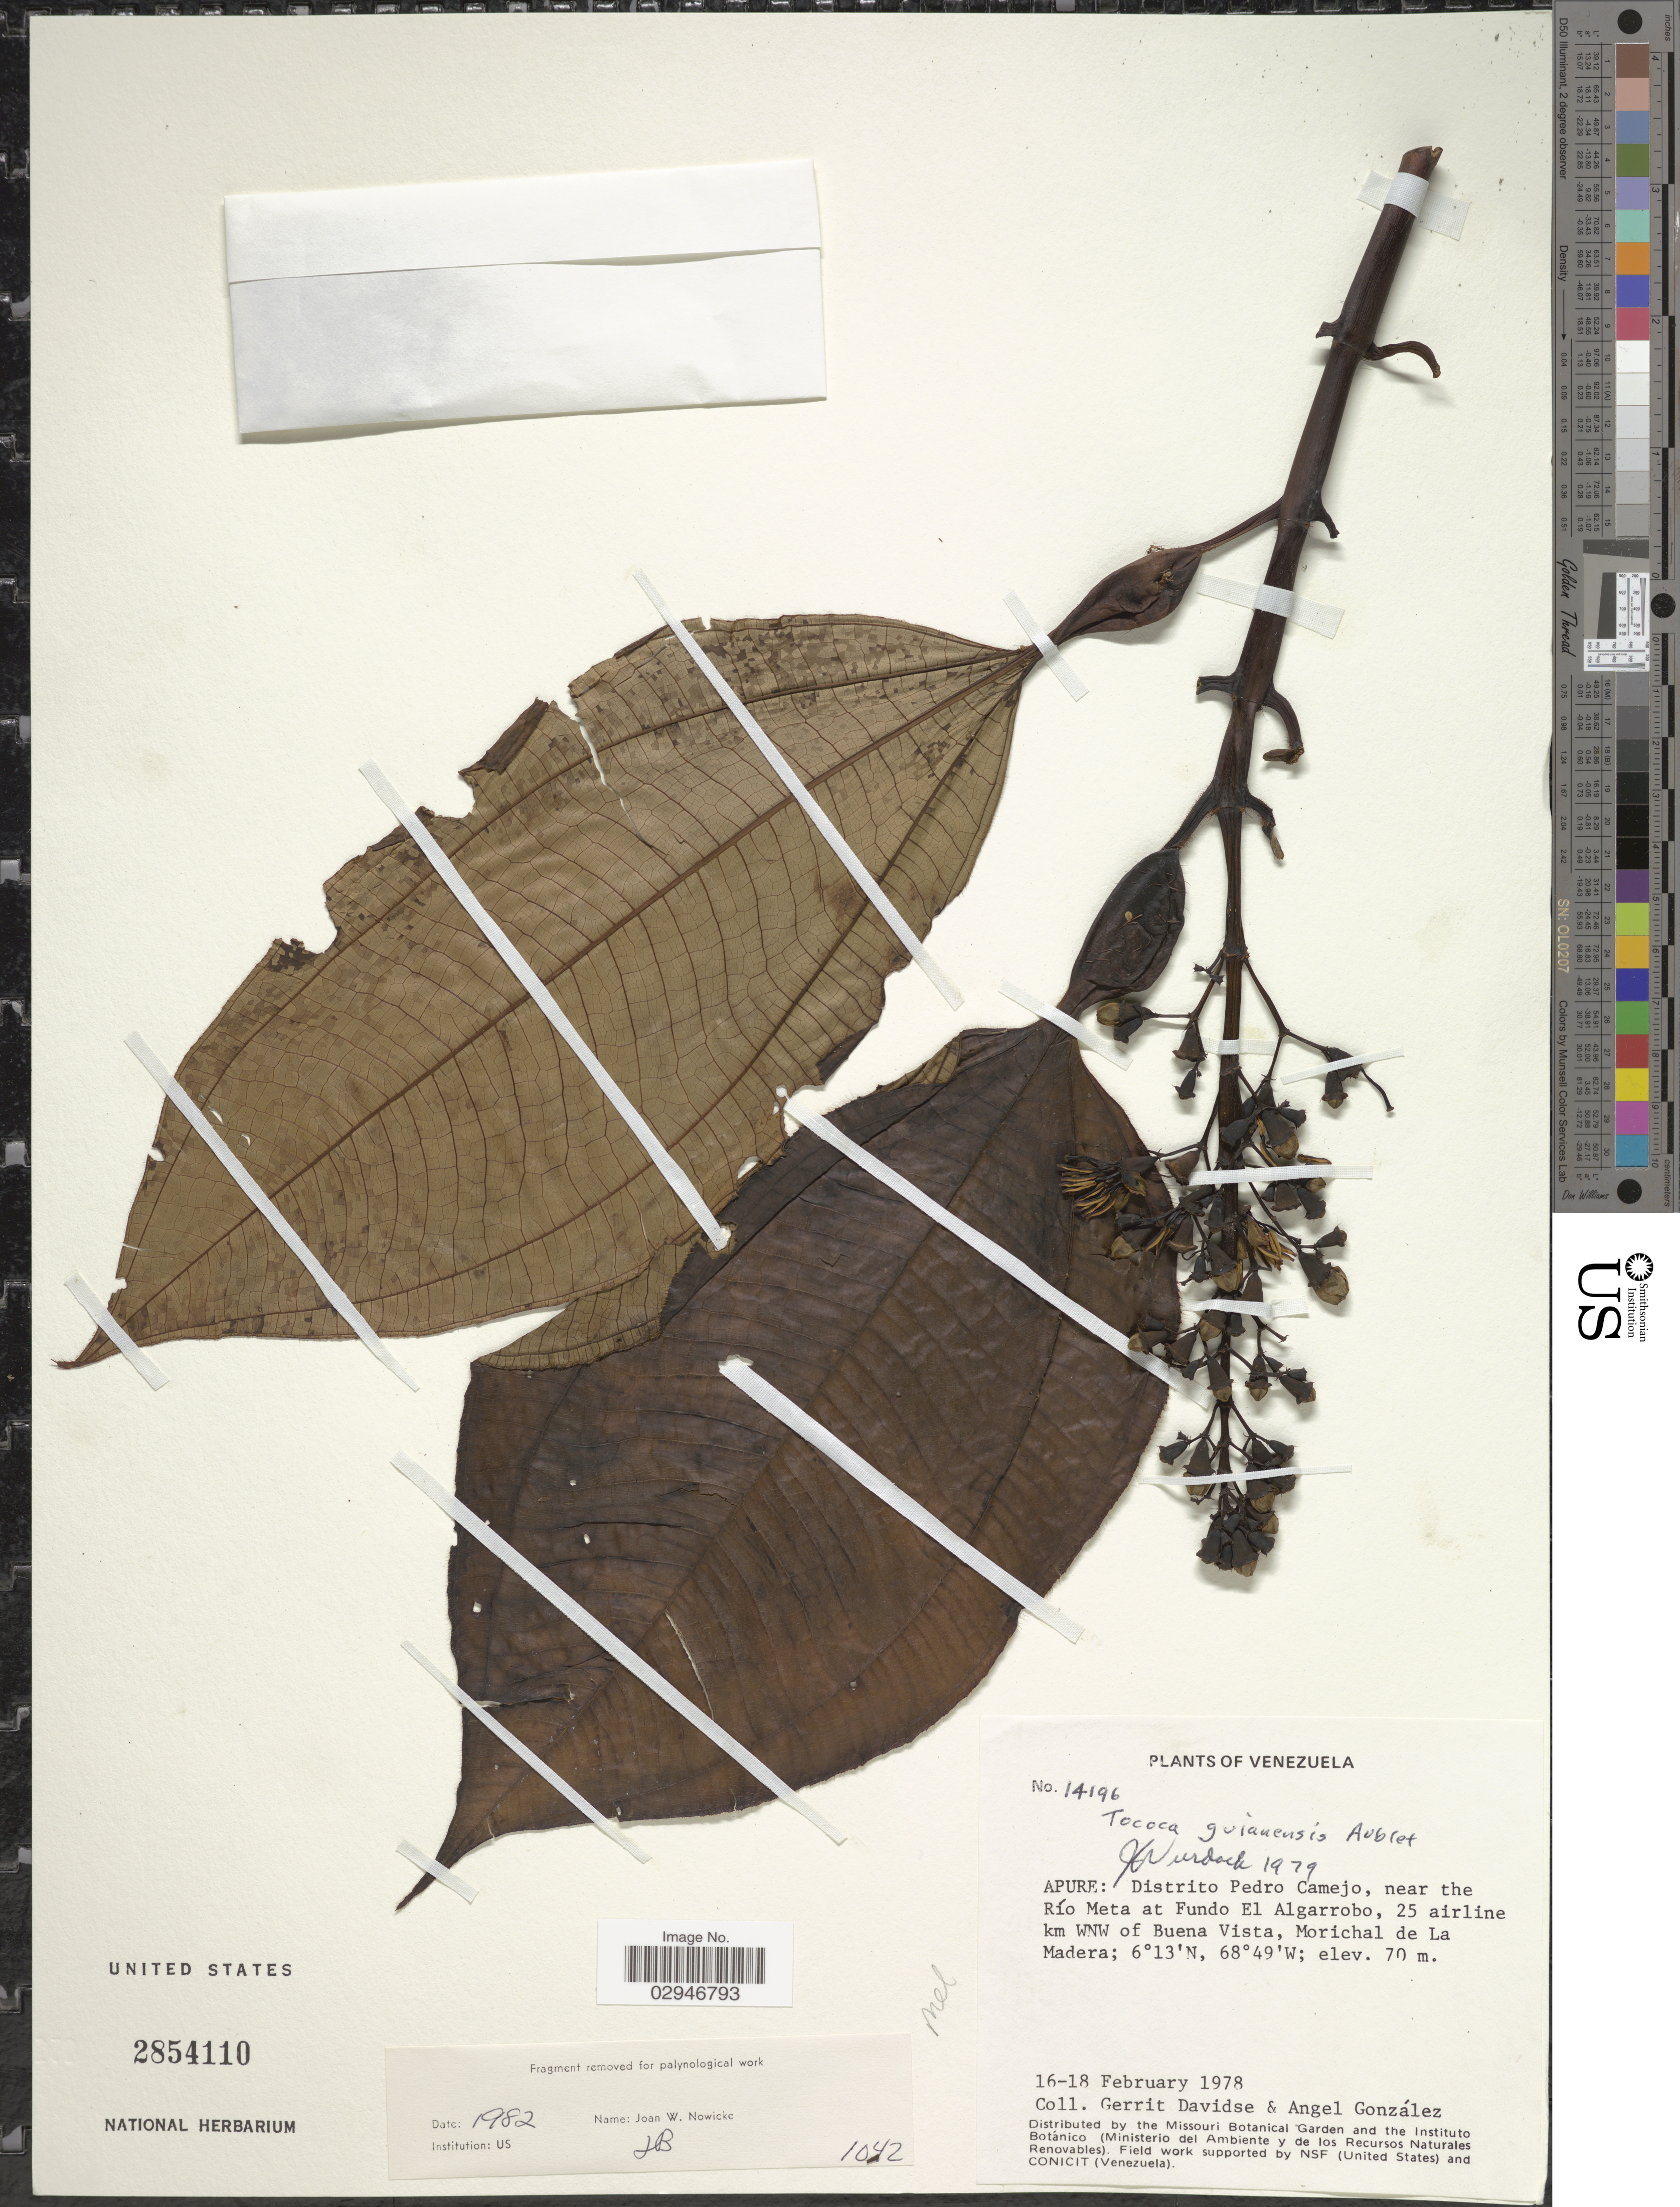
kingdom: Plantae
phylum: Tracheophyta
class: Magnoliopsida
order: Myrtales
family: Melastomataceae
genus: Tococa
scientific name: Tococa guianensis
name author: Aubl.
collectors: G. Davidse & A. C. González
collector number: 14196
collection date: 1978-02-16/1978-02-18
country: Venezuela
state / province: Apure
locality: Apure: Distrito Pedro Camejo, near the Río Meta at Fundo El Algarrobo, 25 airline km WNW of Buena Vista, Morichal de La Madera.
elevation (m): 70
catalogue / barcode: US 2854110